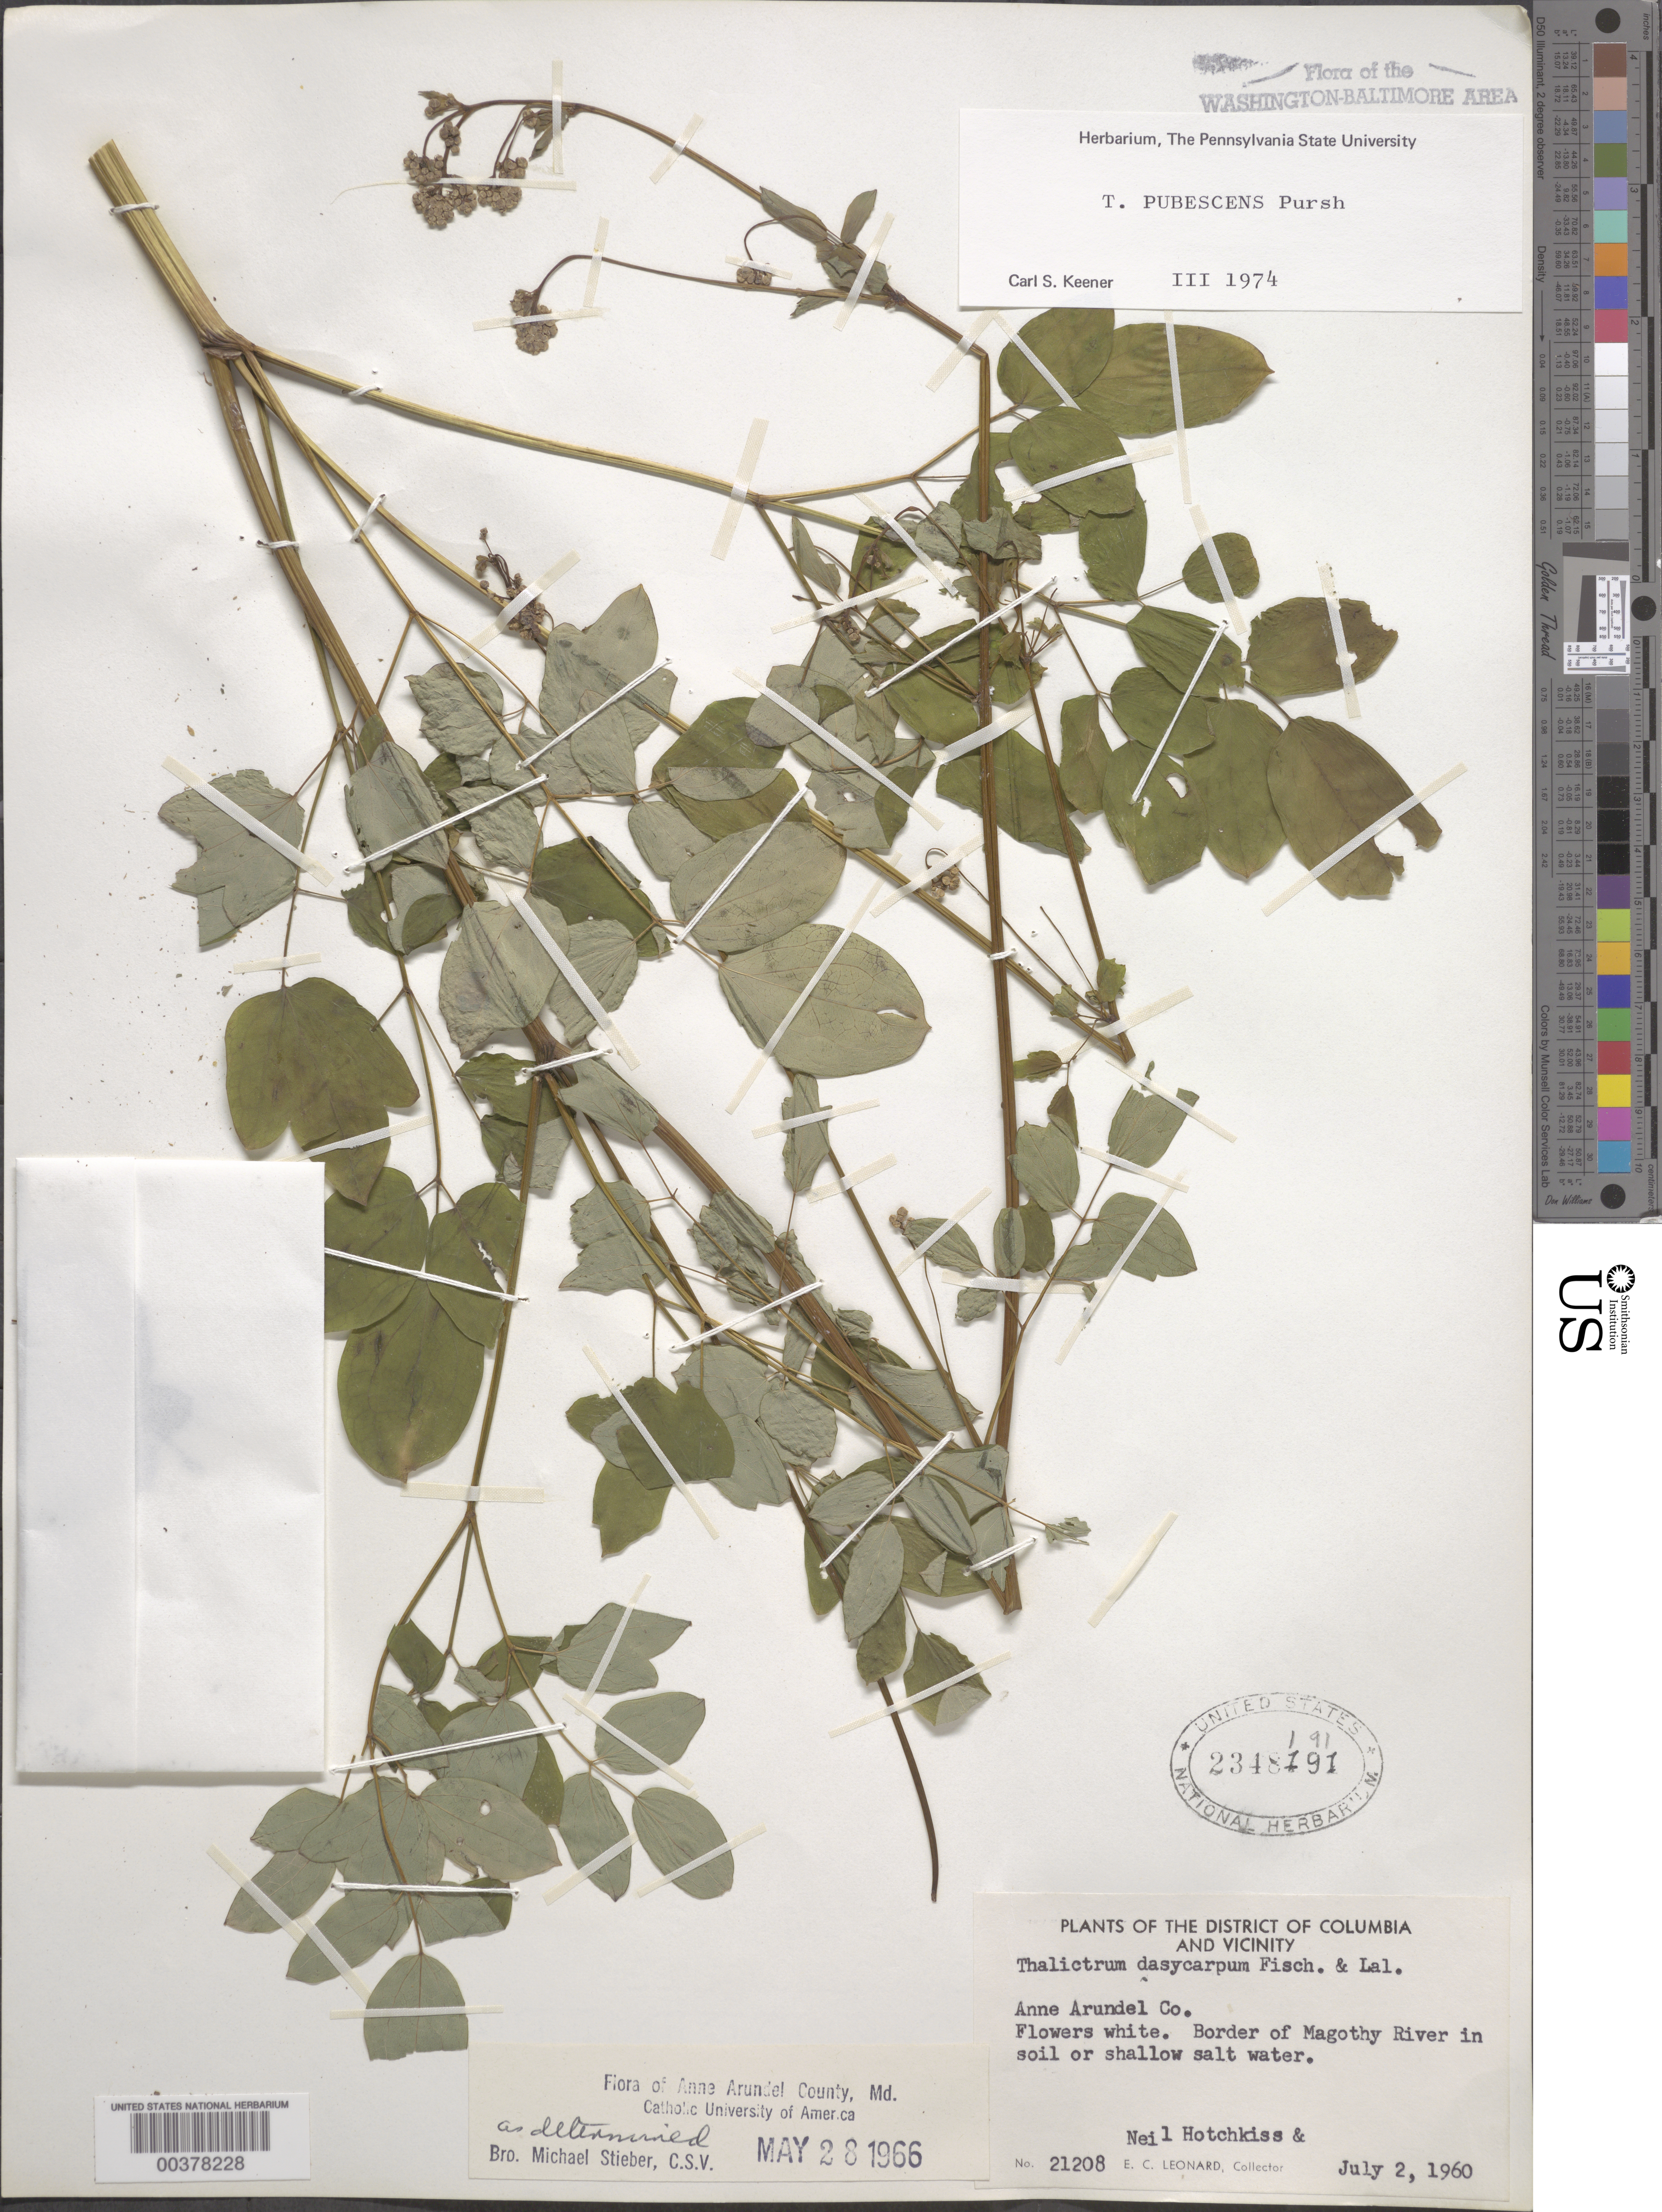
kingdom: Plantae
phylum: Tracheophyta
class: Magnoliopsida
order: Ranunculales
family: Ranunculaceae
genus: Thalictrum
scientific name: Thalictrum pubescens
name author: Pursh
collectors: N. Hotchkiss & E. C. Leonard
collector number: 21208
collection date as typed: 02 Jul 1960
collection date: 1960-07-02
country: United States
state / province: Maryland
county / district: Anne Arundel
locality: Magothy River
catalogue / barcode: US 2348191